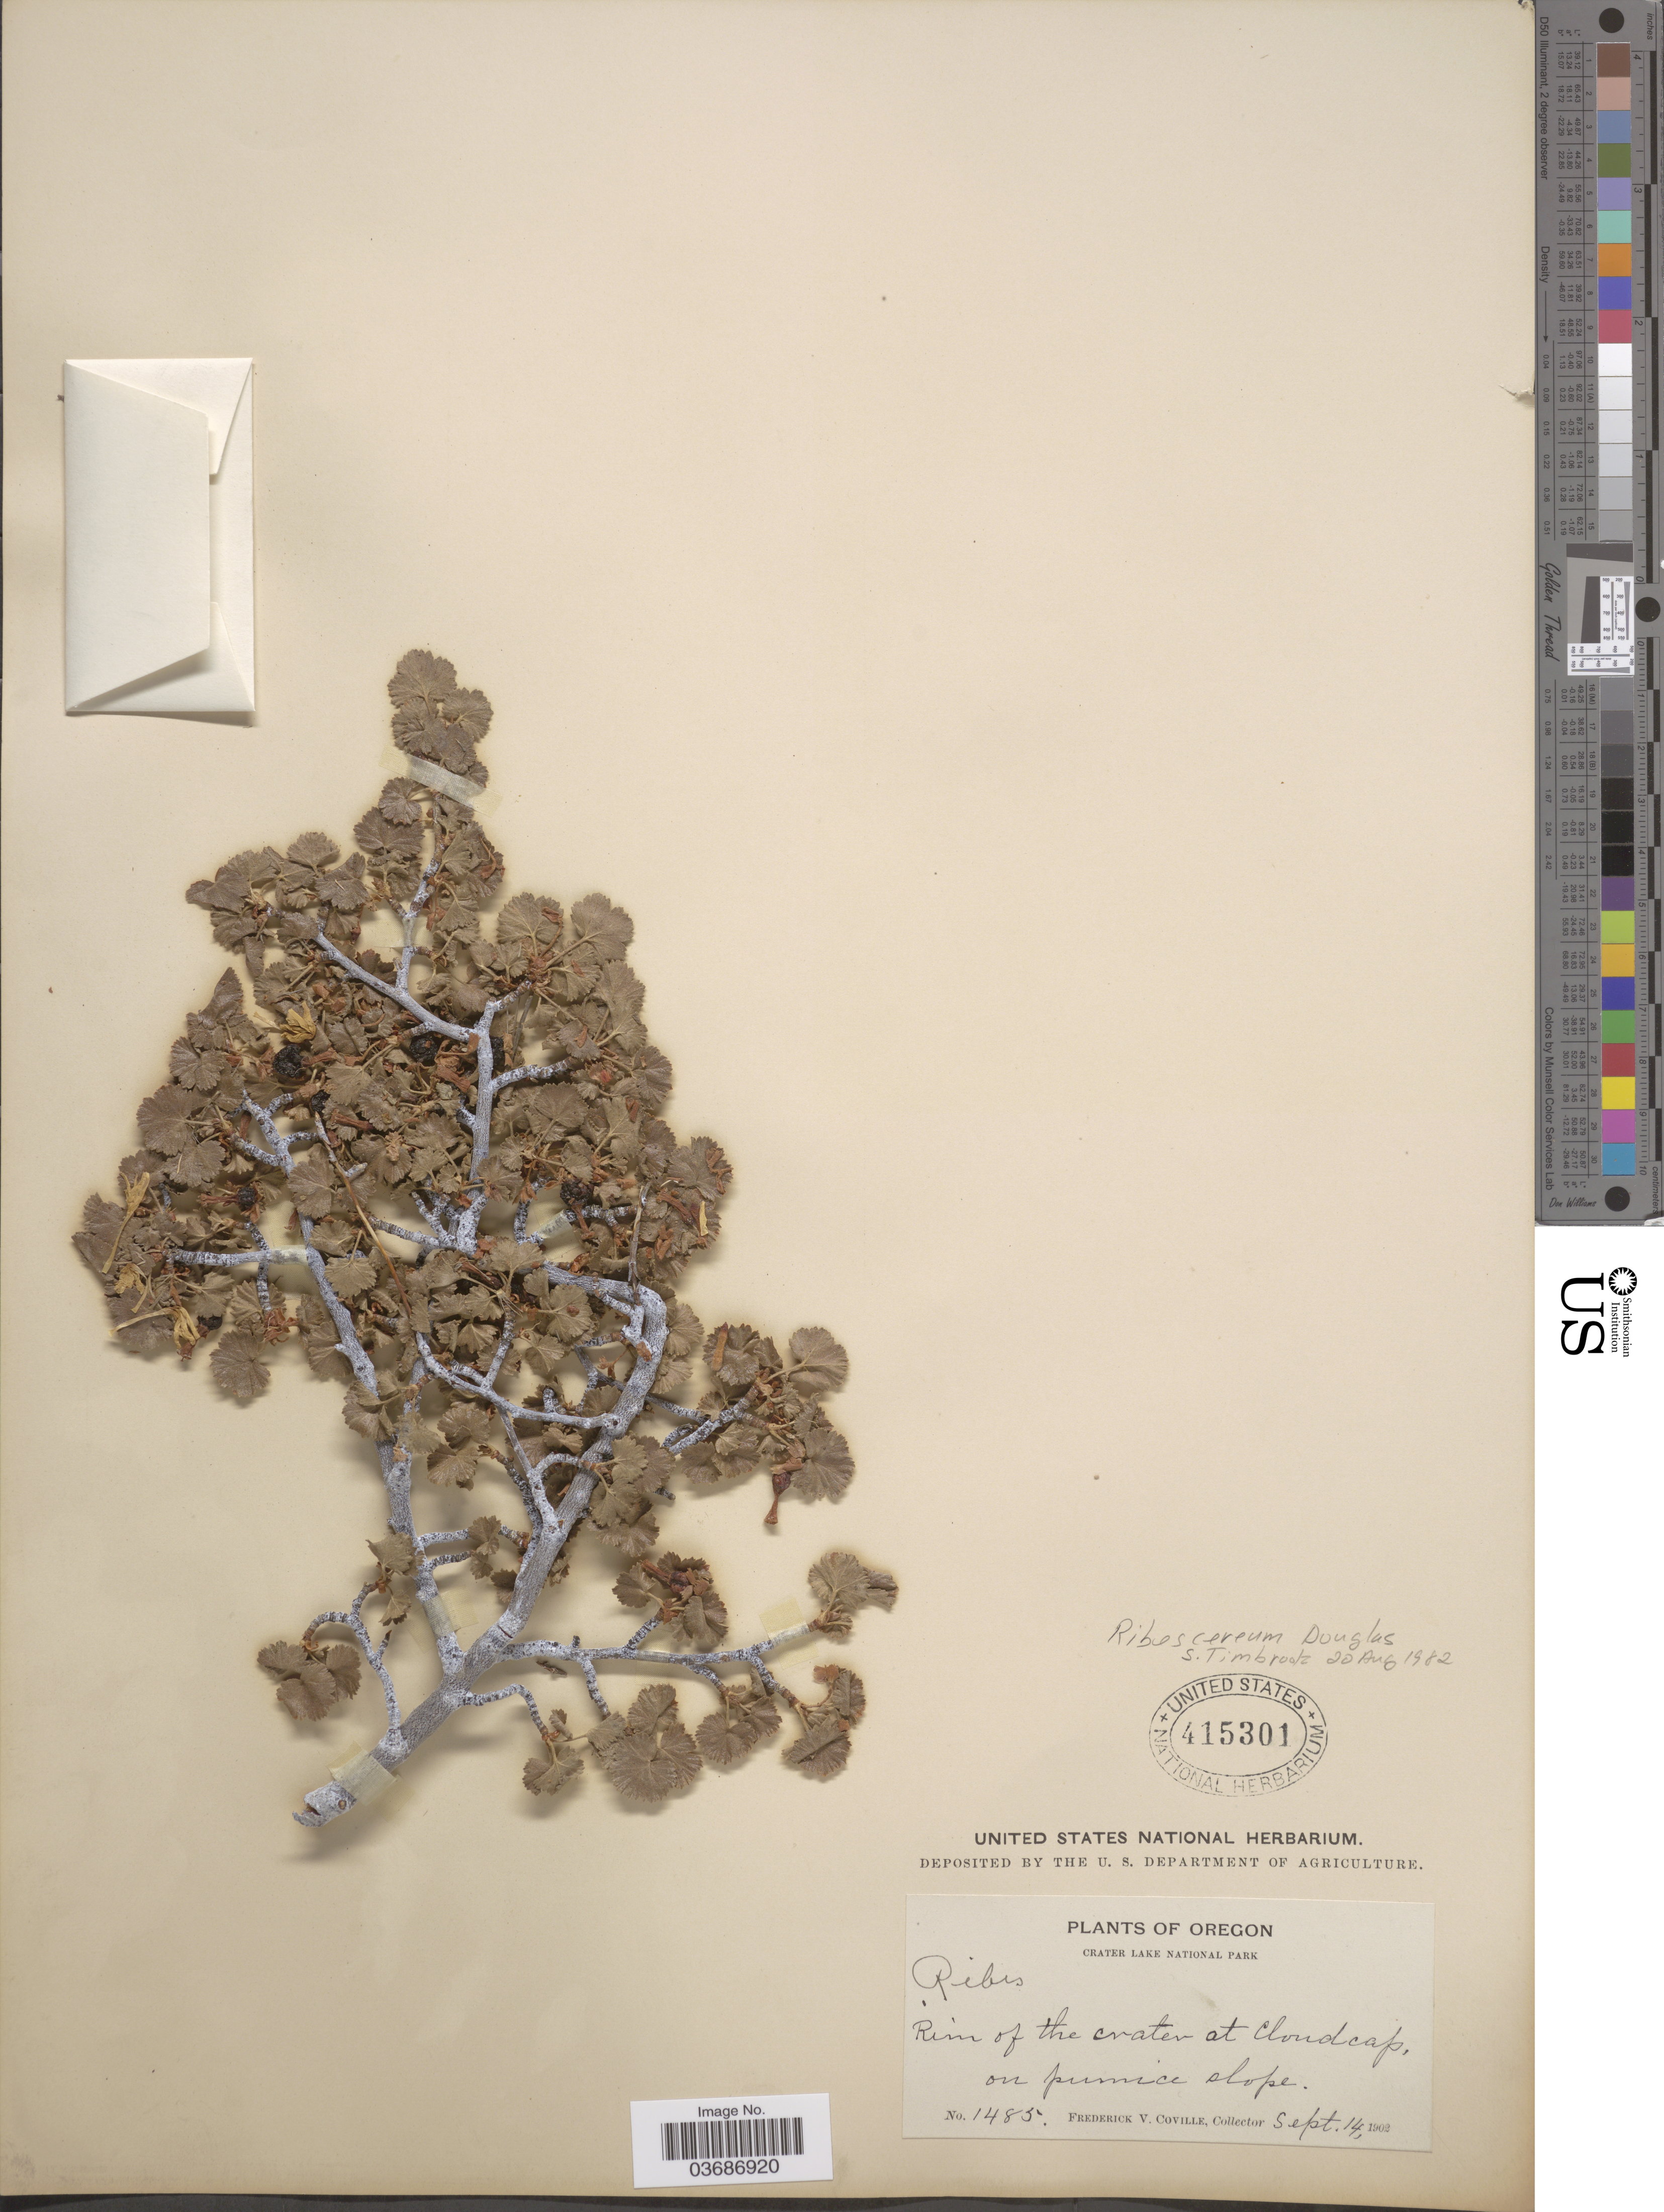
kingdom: Plantae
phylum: Tracheophyta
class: Magnoliopsida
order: Saxifragales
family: Grossulariaceae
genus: Ribes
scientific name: Ribes cereum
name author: Douglas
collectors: F. V. Coville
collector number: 1485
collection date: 1902-09-14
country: United States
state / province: Oregon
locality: Crater Lake National Park. Rim of the crater at Cloudcap, on pumice slope.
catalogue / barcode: US 415301